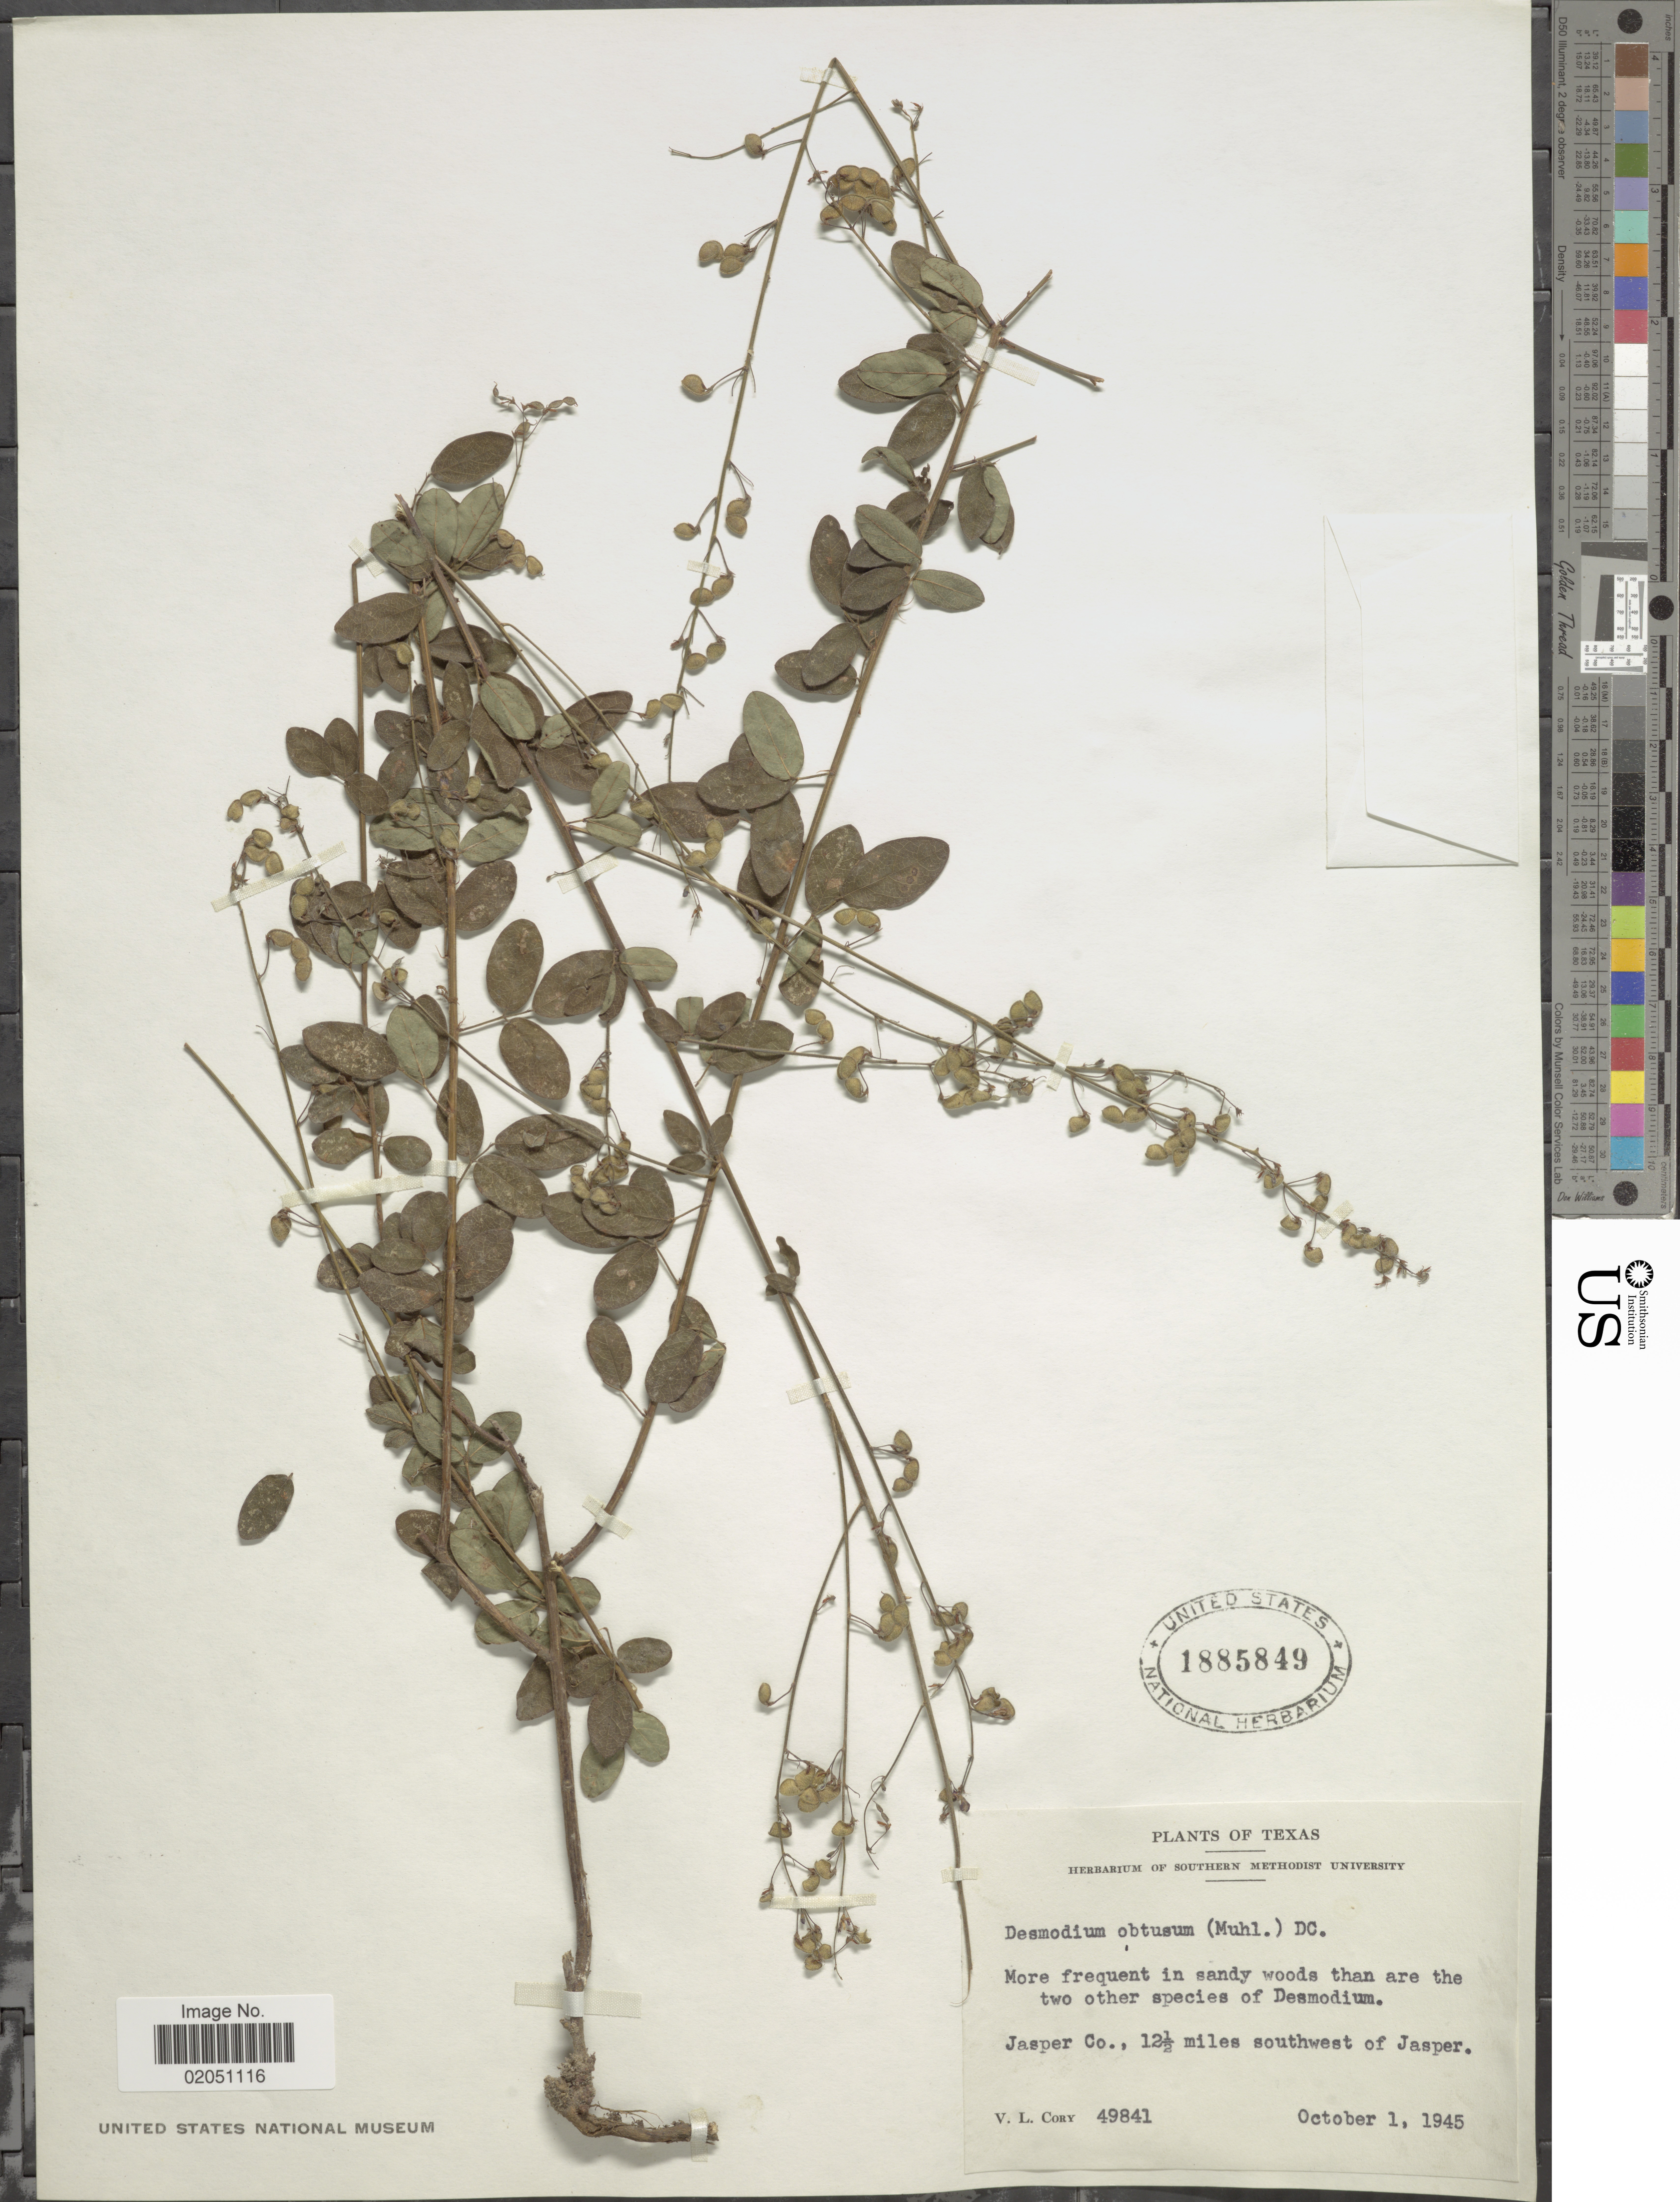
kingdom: Plantae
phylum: Tracheophyta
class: Magnoliopsida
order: Fabales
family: Fabaceae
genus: Desmodium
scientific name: Desmodium obtusum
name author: (Muhl. ex Willd.) DC.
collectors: V. Cory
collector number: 49841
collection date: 1945-10-01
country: United States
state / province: Texas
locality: More frequent in sandy woods than are the two other species of Desmodium, Jasper Co., 12½ miles southwest of Jasper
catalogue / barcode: US 1885849